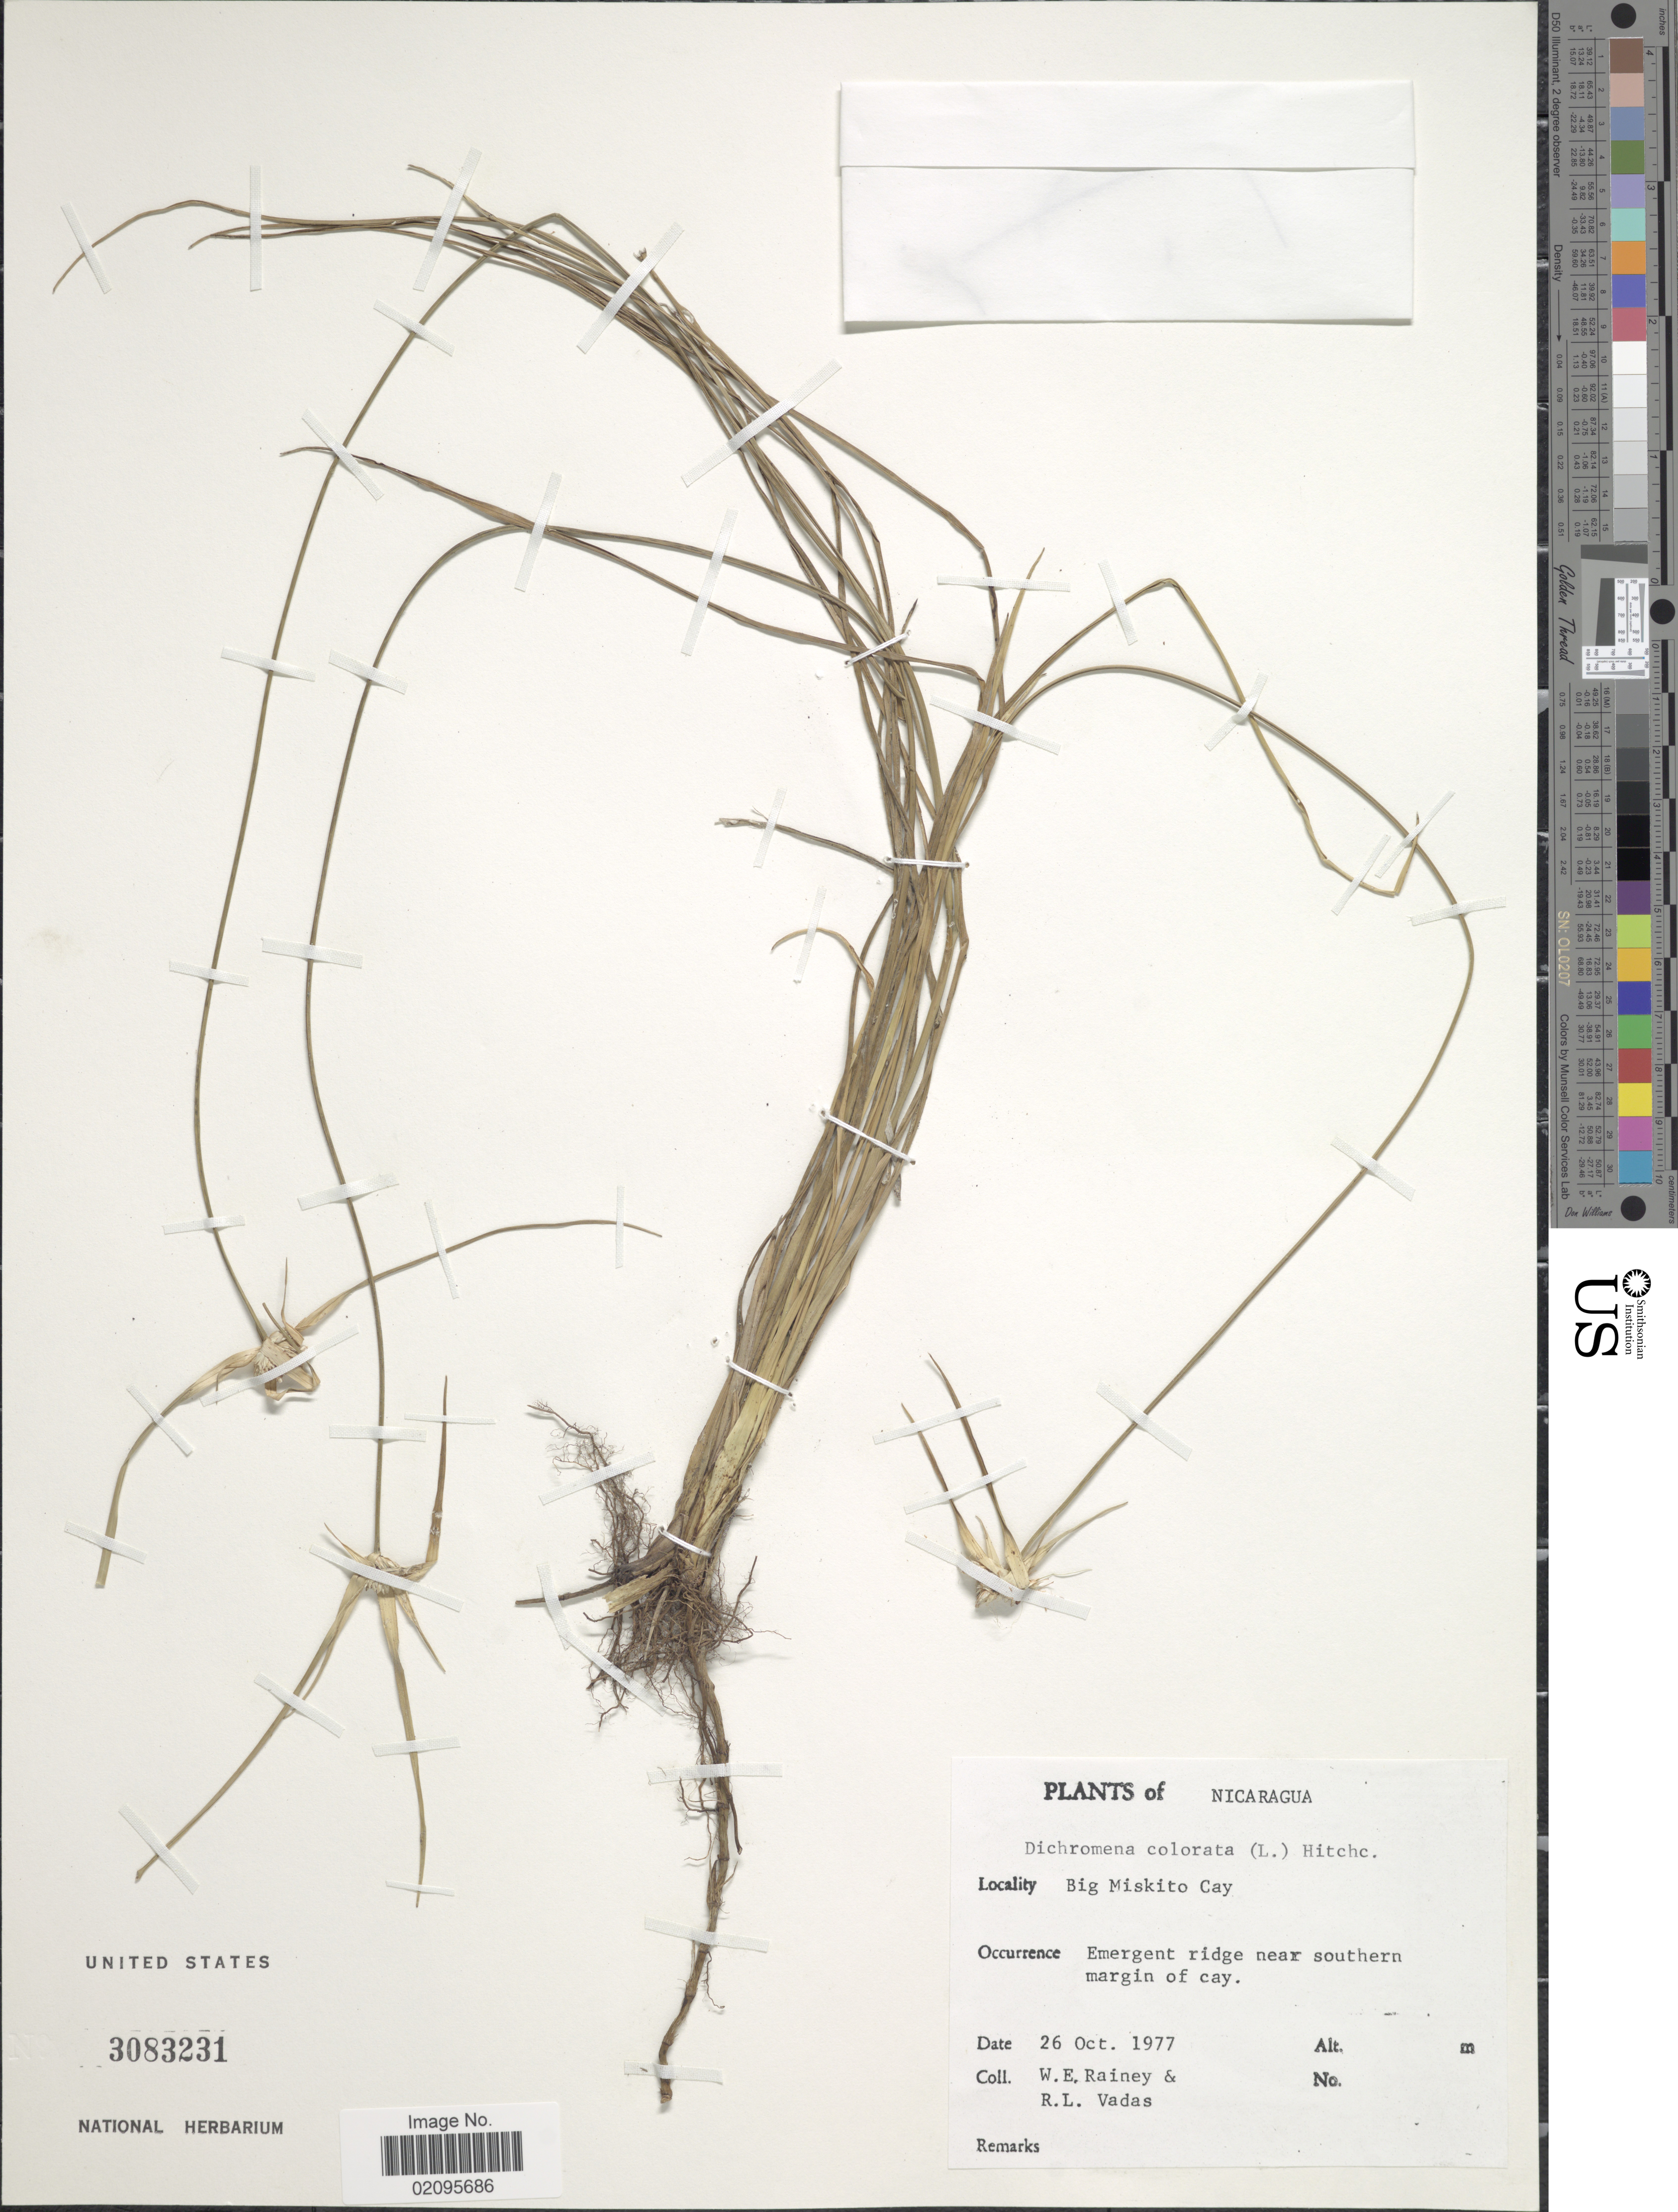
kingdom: Plantae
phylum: Tracheophyta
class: Liliopsida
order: Poales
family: Cyperaceae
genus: Rhynchospora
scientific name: Rhynchospora colorata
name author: (L.) H. Pfeiff.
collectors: W. E. Rainey & R. Vadas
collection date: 1977-10-26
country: Nicaragua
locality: Big Miskito Cay, emergent ridge near southern margin of cay.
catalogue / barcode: US 3083231